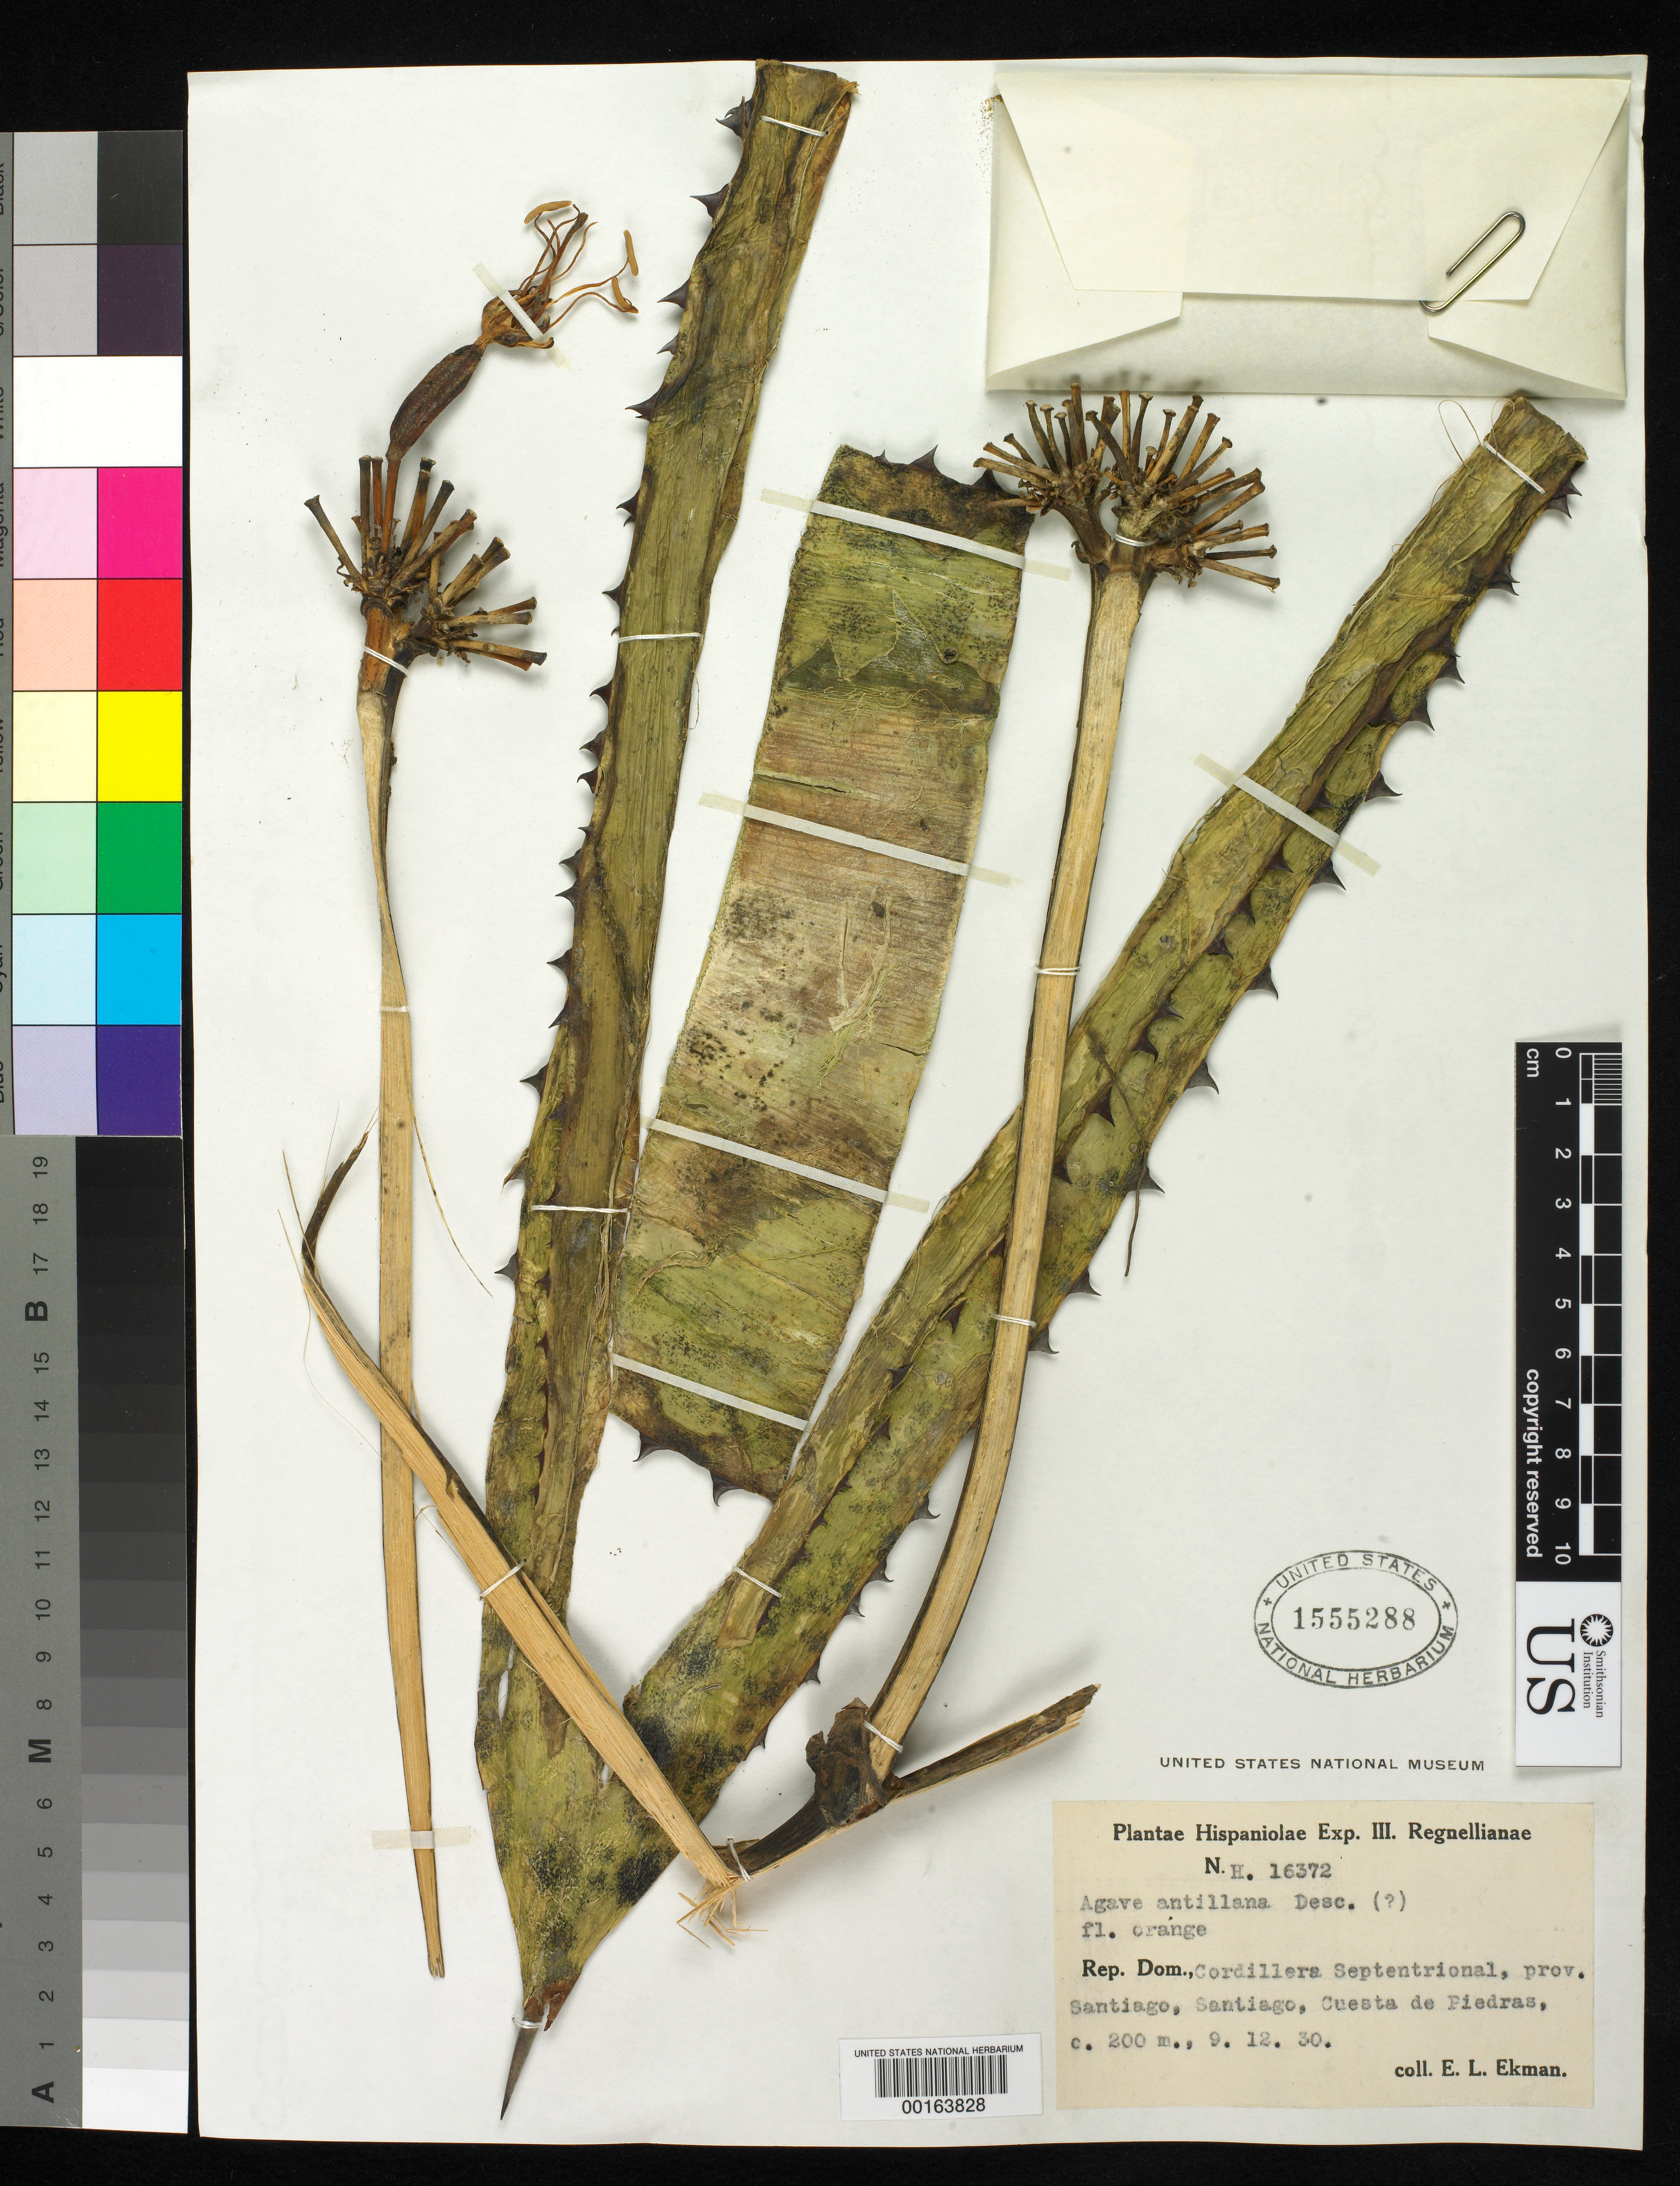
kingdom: Plantae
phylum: Tracheophyta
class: Liliopsida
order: Asparagales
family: Asparagaceae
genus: Agave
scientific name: Agave antillarum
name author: Descourt.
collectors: E. L. Ekman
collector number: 16372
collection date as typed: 09 Dec 1930 or 12 Sep 1930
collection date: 1930-09-12 or 1930-12-09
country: Dominican Republic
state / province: Santiago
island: Hispaniola Island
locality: Santiago, cuesta de piedras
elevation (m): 200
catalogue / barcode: US 1555288